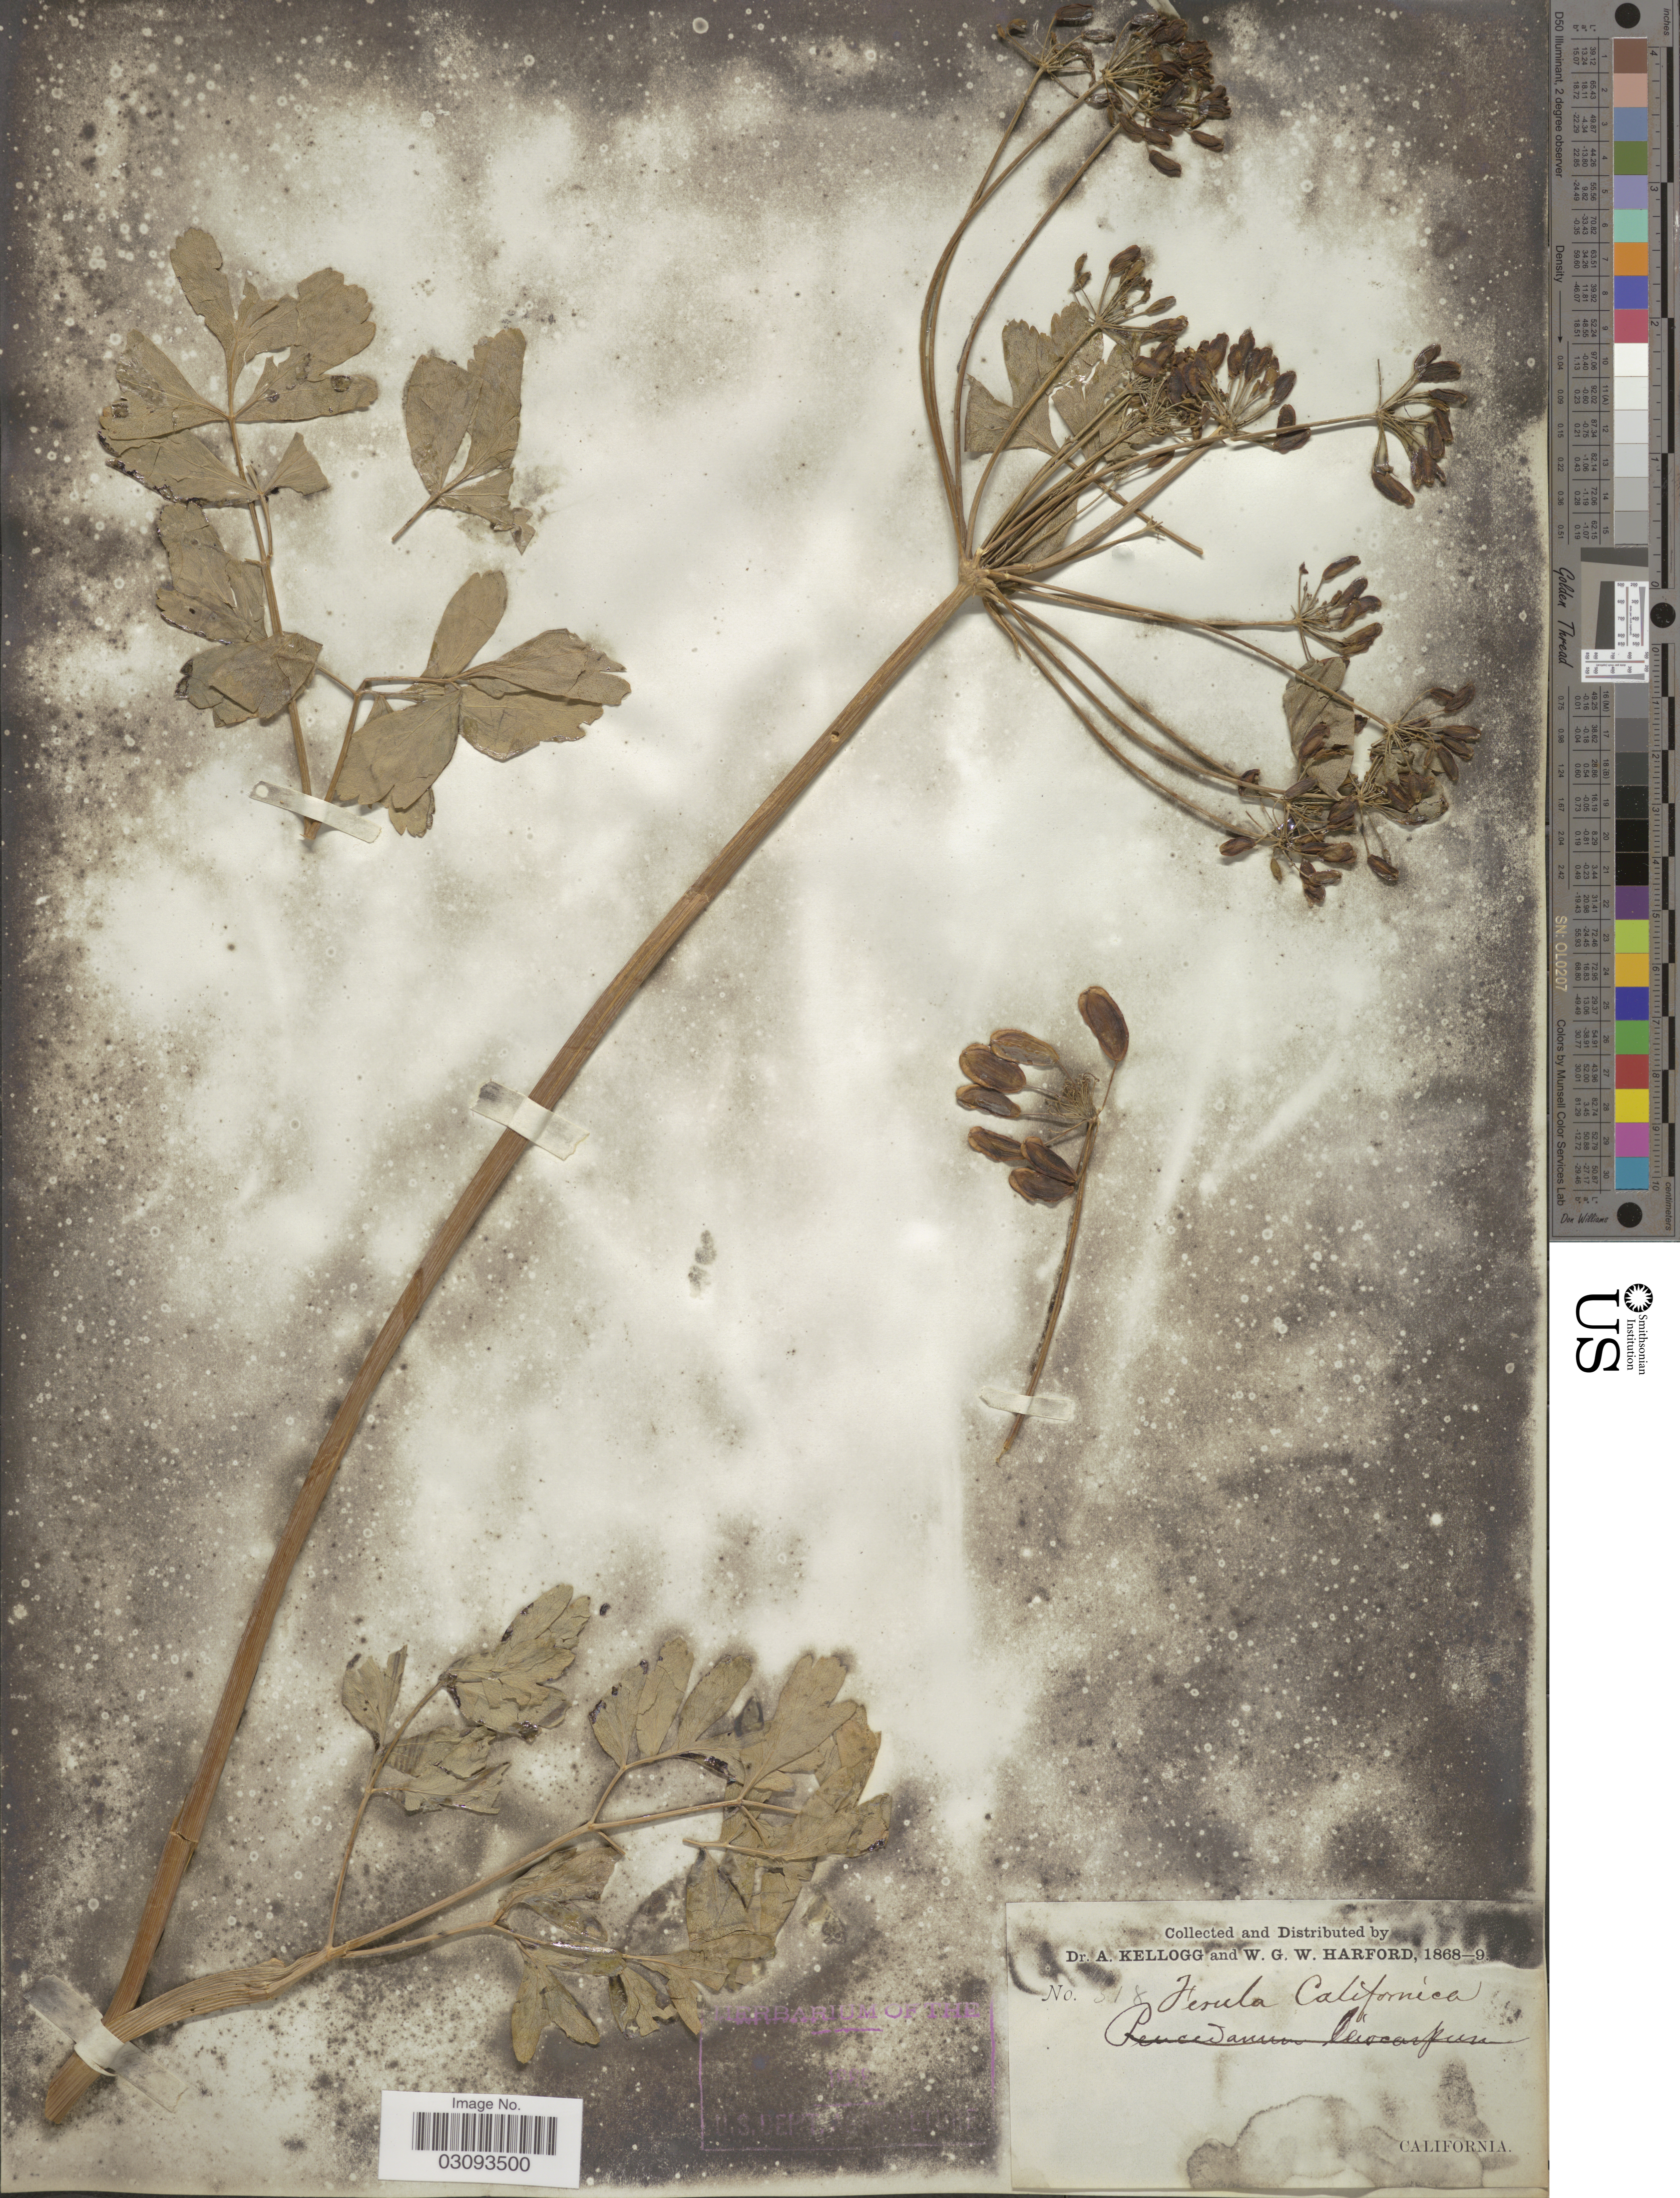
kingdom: Plantae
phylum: Tracheophyta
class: Magnoliopsida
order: Apiales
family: Apiaceae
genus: Lomatium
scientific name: Lomatium californicum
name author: (Nutt.) Mathias & Constance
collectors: A. Kellogg & W. G. W. Harford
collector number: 318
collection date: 1868/1869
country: United States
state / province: California